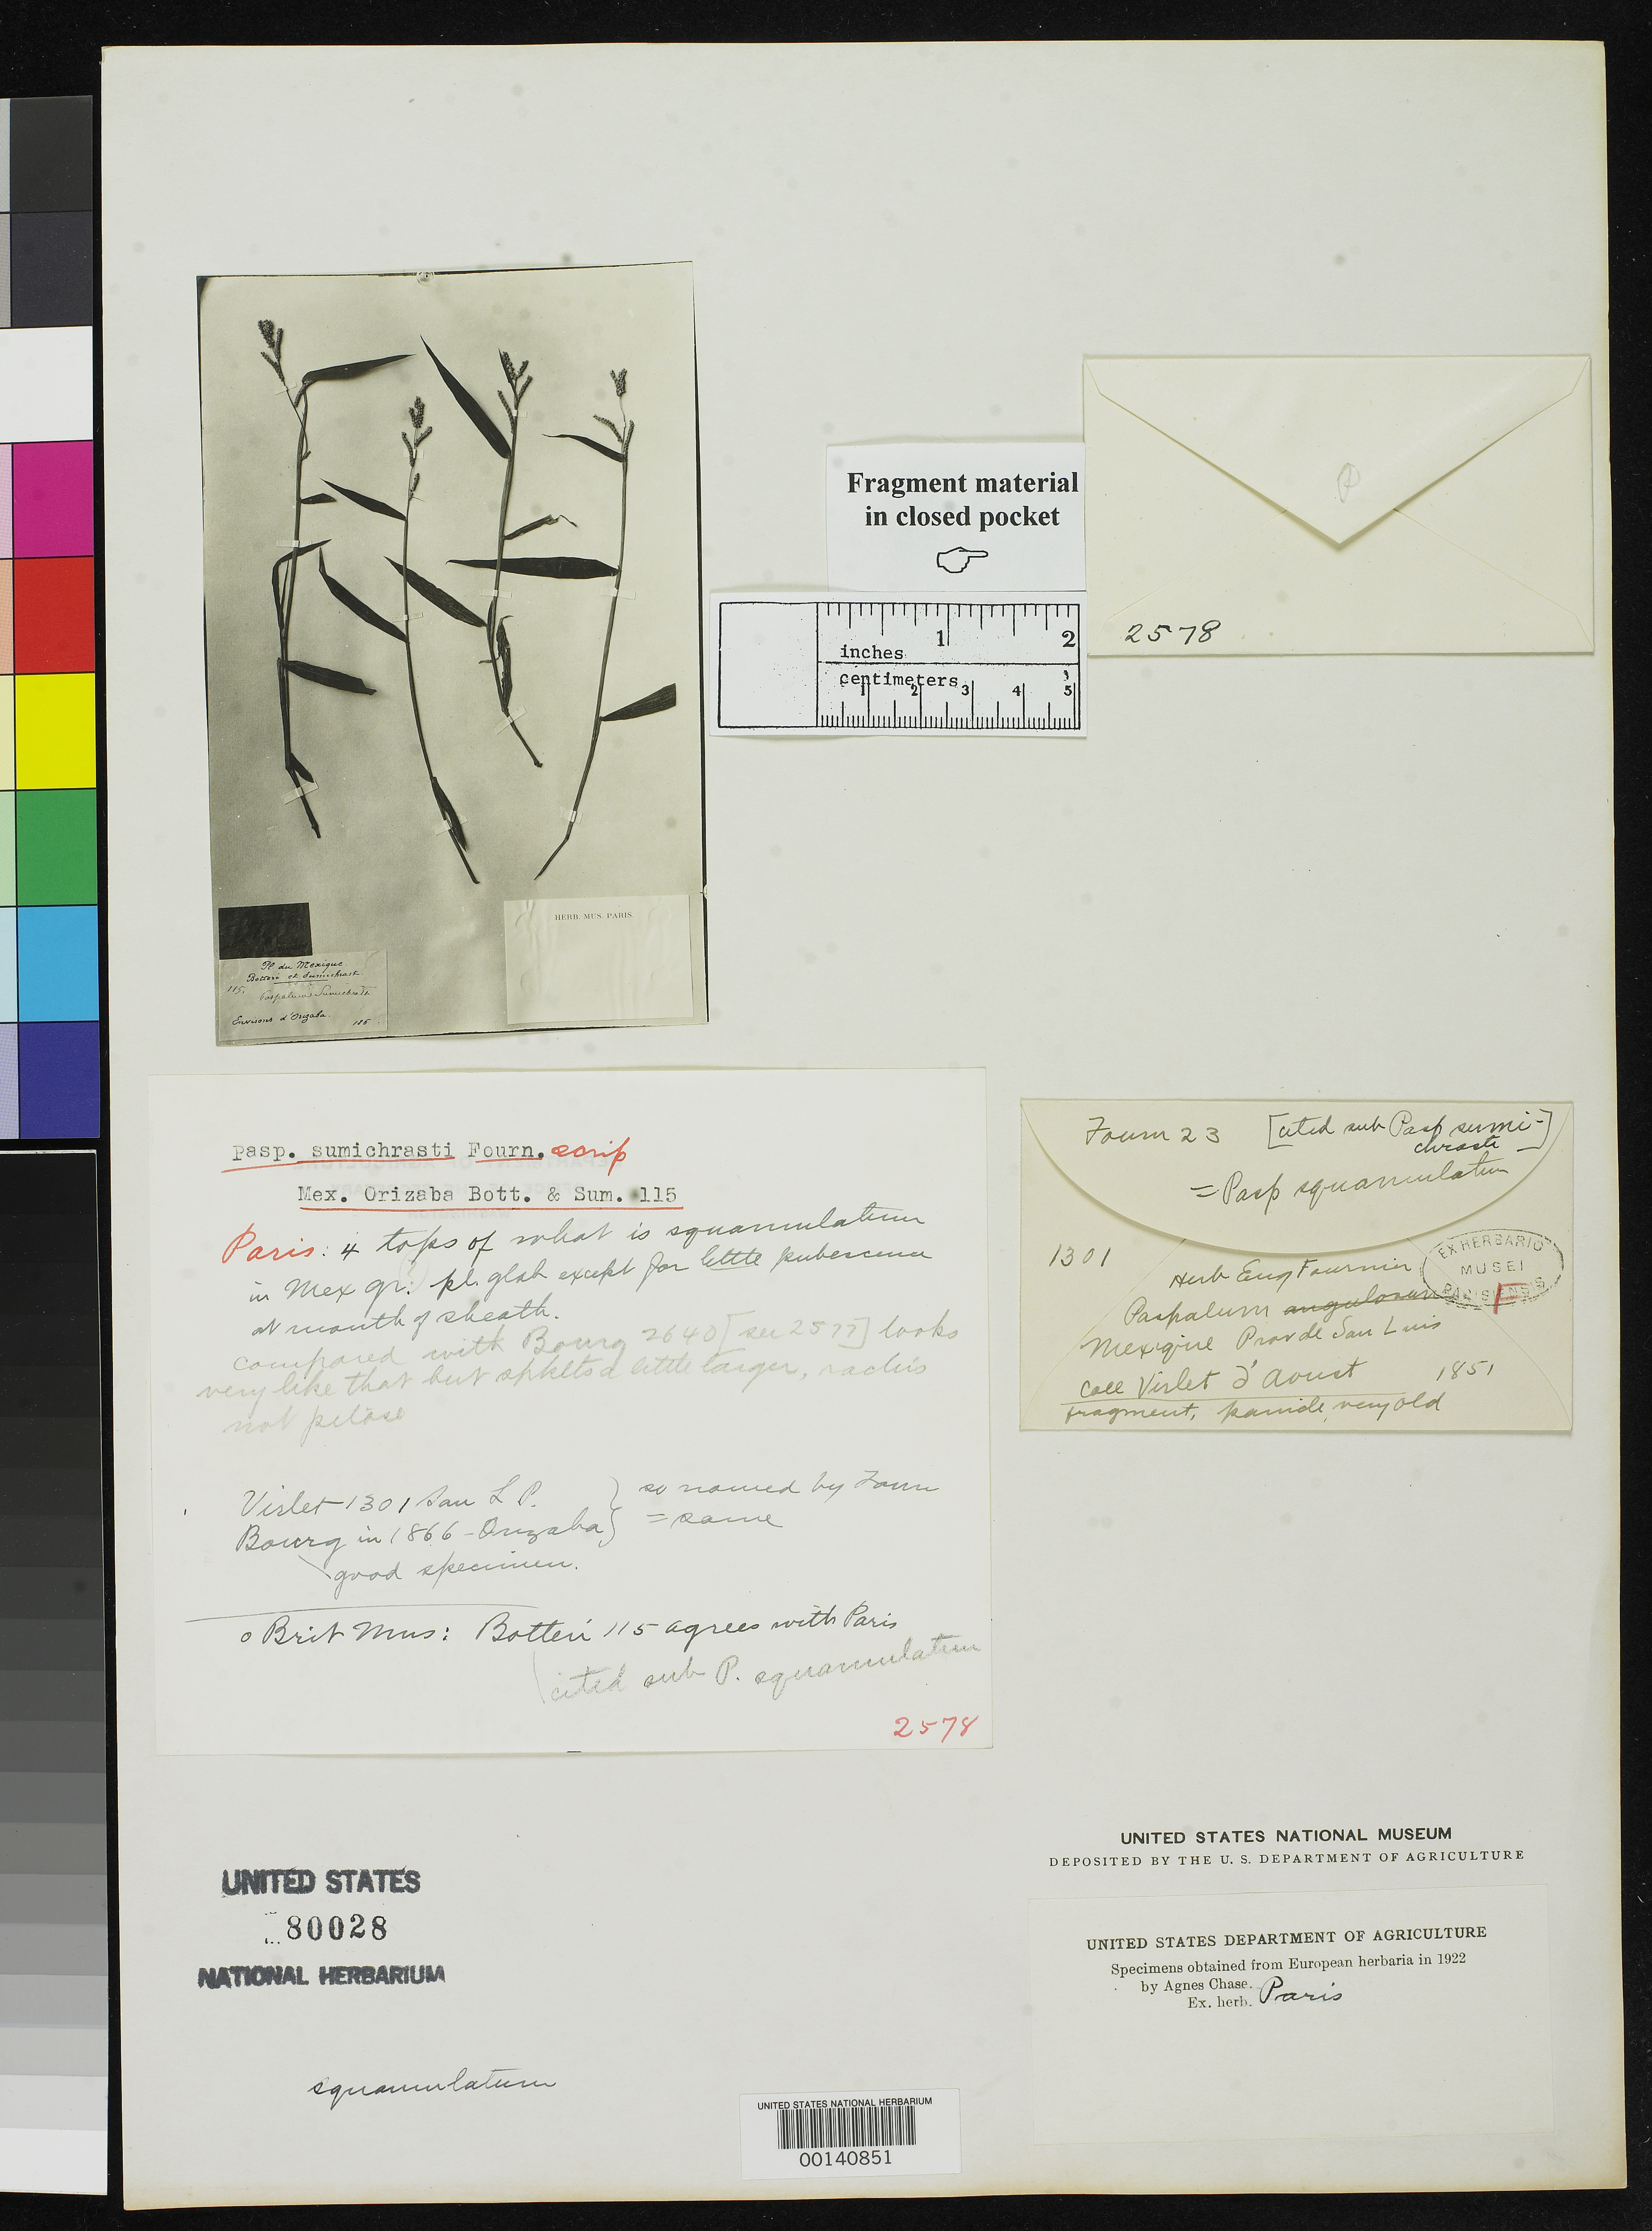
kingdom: Plantae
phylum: Tracheophyta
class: Liliopsida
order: Poales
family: Poaceae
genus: Paspalum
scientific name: Paspalum sumichrastii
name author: E. Fourn.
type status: Type Fragment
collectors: M. Virlet d'Aoust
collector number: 1301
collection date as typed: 1851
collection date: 1851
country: Mexico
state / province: San Luis Potosi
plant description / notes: Nom. nud. in Hemsley, Biol. Centr. Amer. 3:492. 1885.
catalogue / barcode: US 80028-2